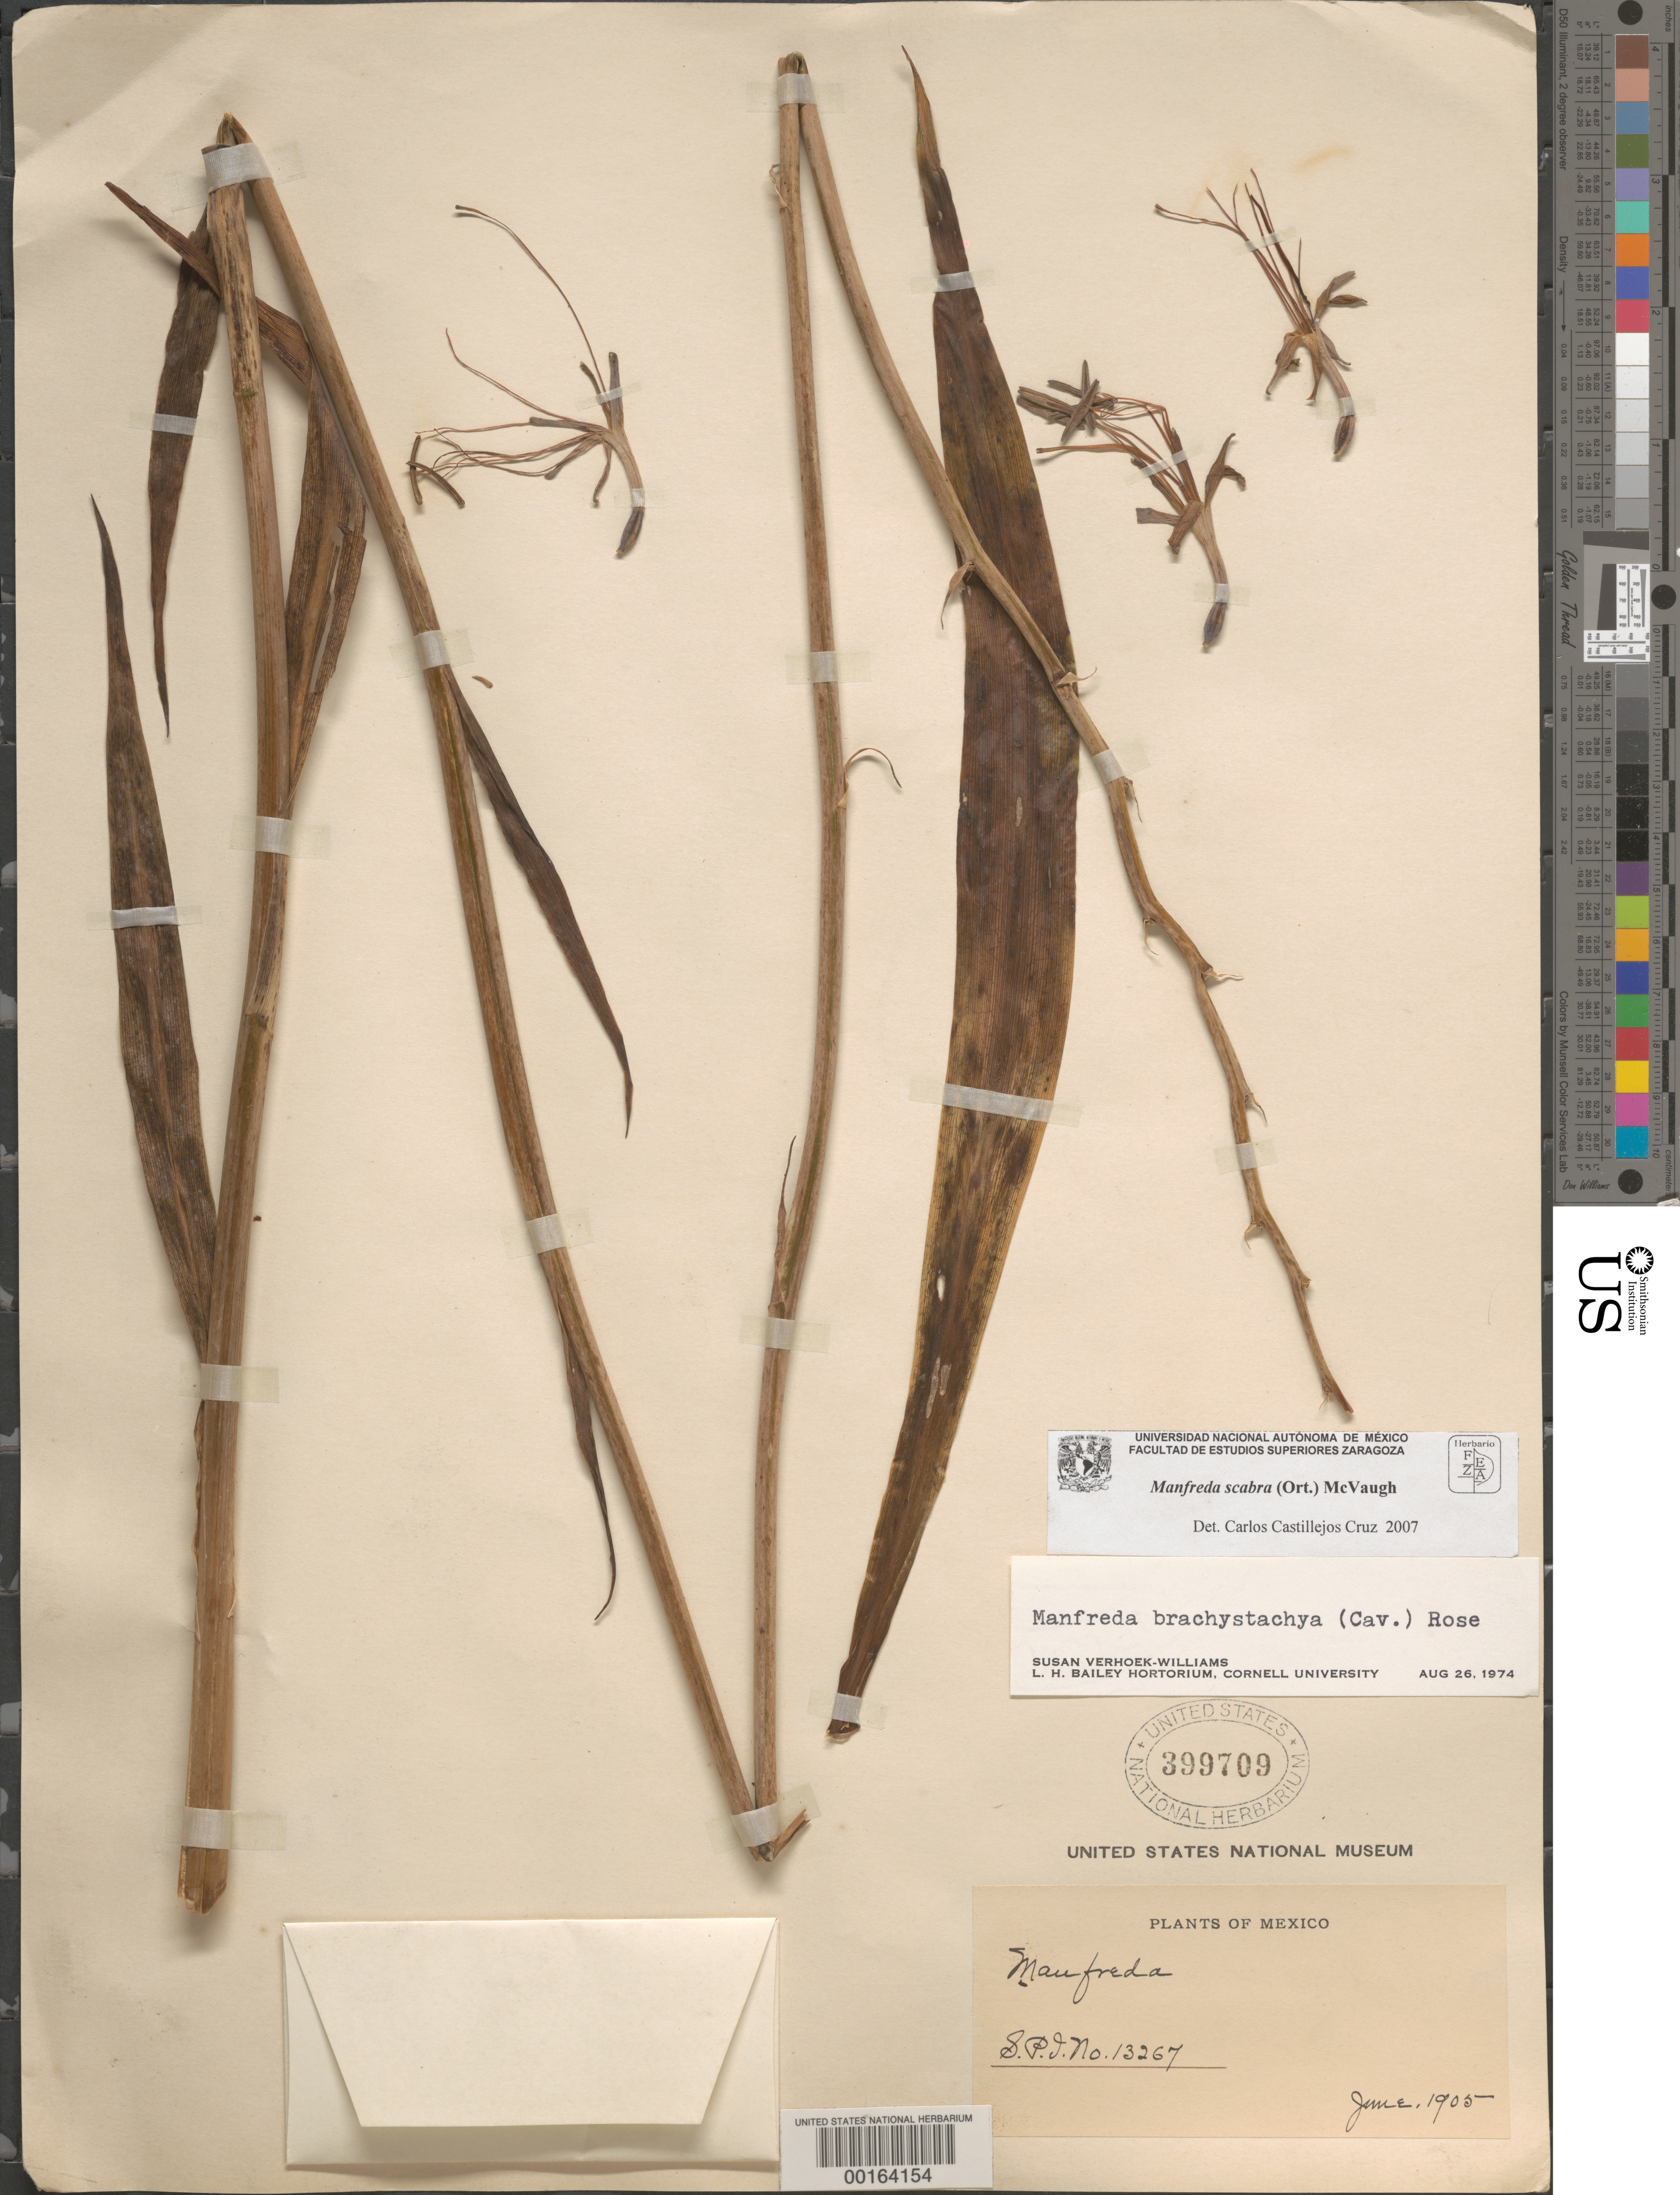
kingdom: Plantae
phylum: Tracheophyta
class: Liliopsida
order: Asparagales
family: Asparagaceae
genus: Manfreda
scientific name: Manfreda scabra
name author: (Ortega) McVaugh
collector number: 13267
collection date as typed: Jun 1905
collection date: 1905-06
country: Mexico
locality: E of Monserrat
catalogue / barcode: US 399709